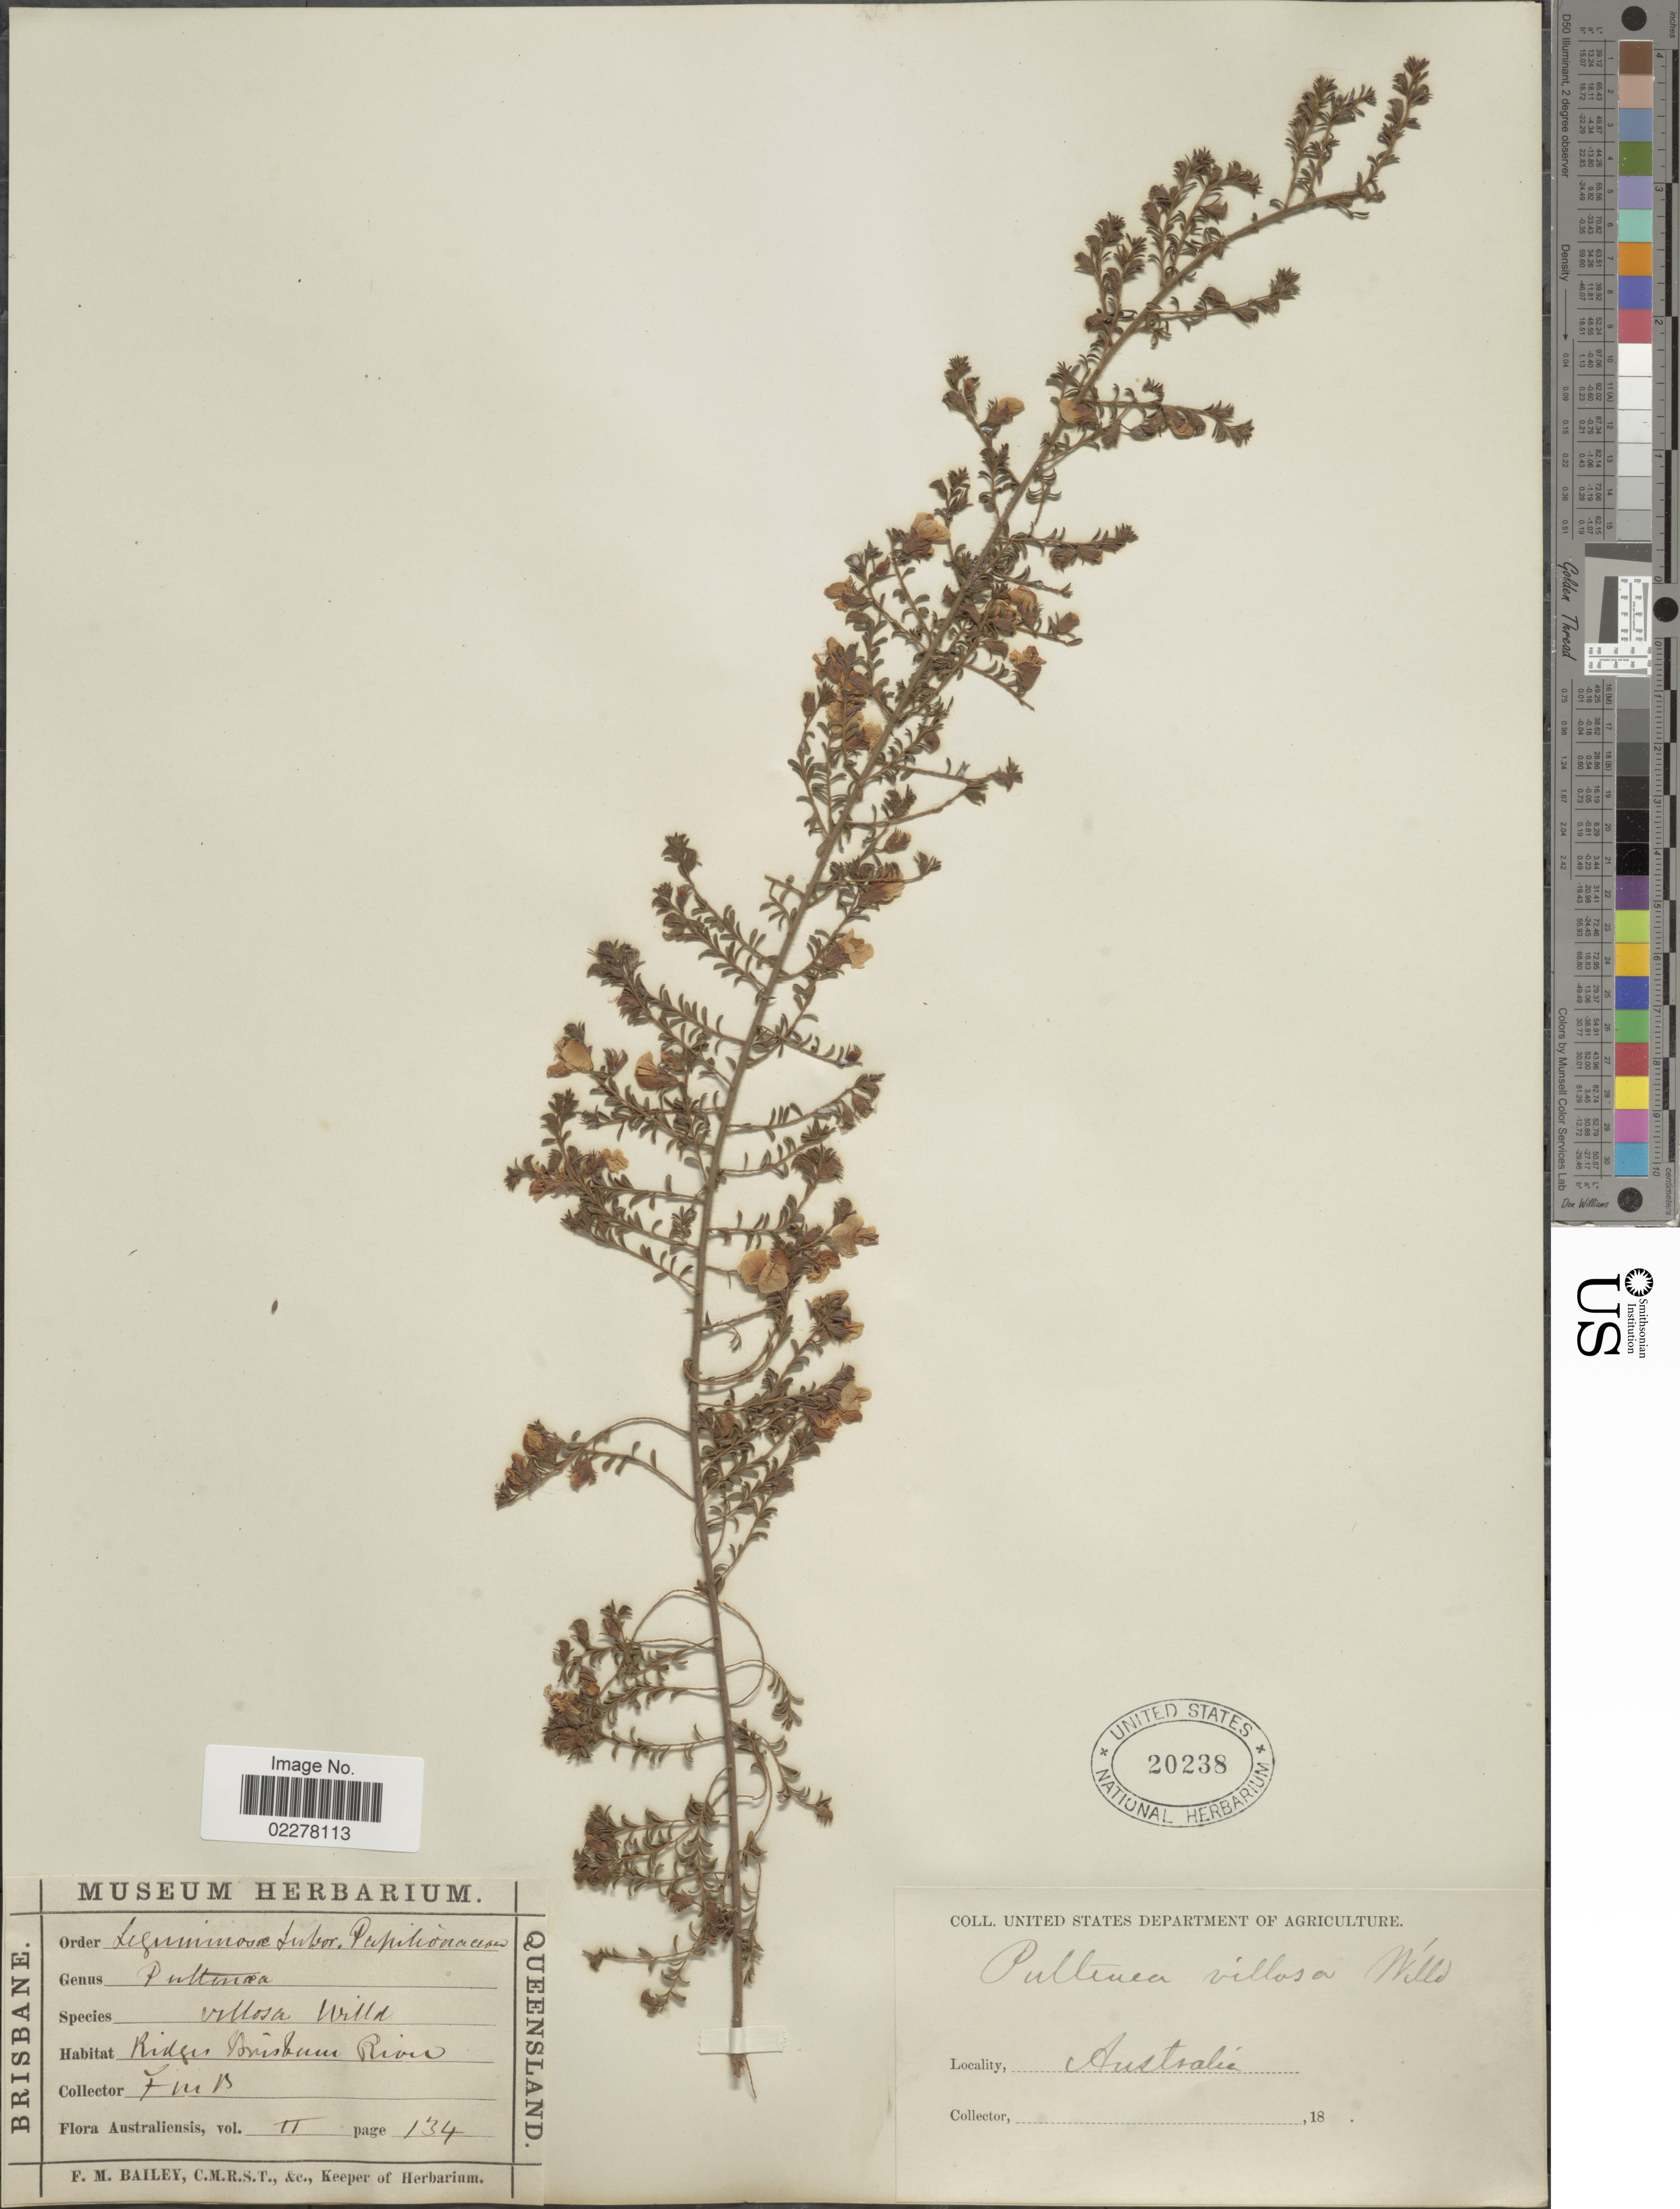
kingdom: Plantae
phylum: Tracheophyta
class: Magnoliopsida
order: Fabales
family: Fabaceae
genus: Pultenaea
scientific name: Pultenaea villosa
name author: Willd.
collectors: F. M. Bailey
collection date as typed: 18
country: Australia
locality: Ridges Brisbane River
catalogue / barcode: US 20238